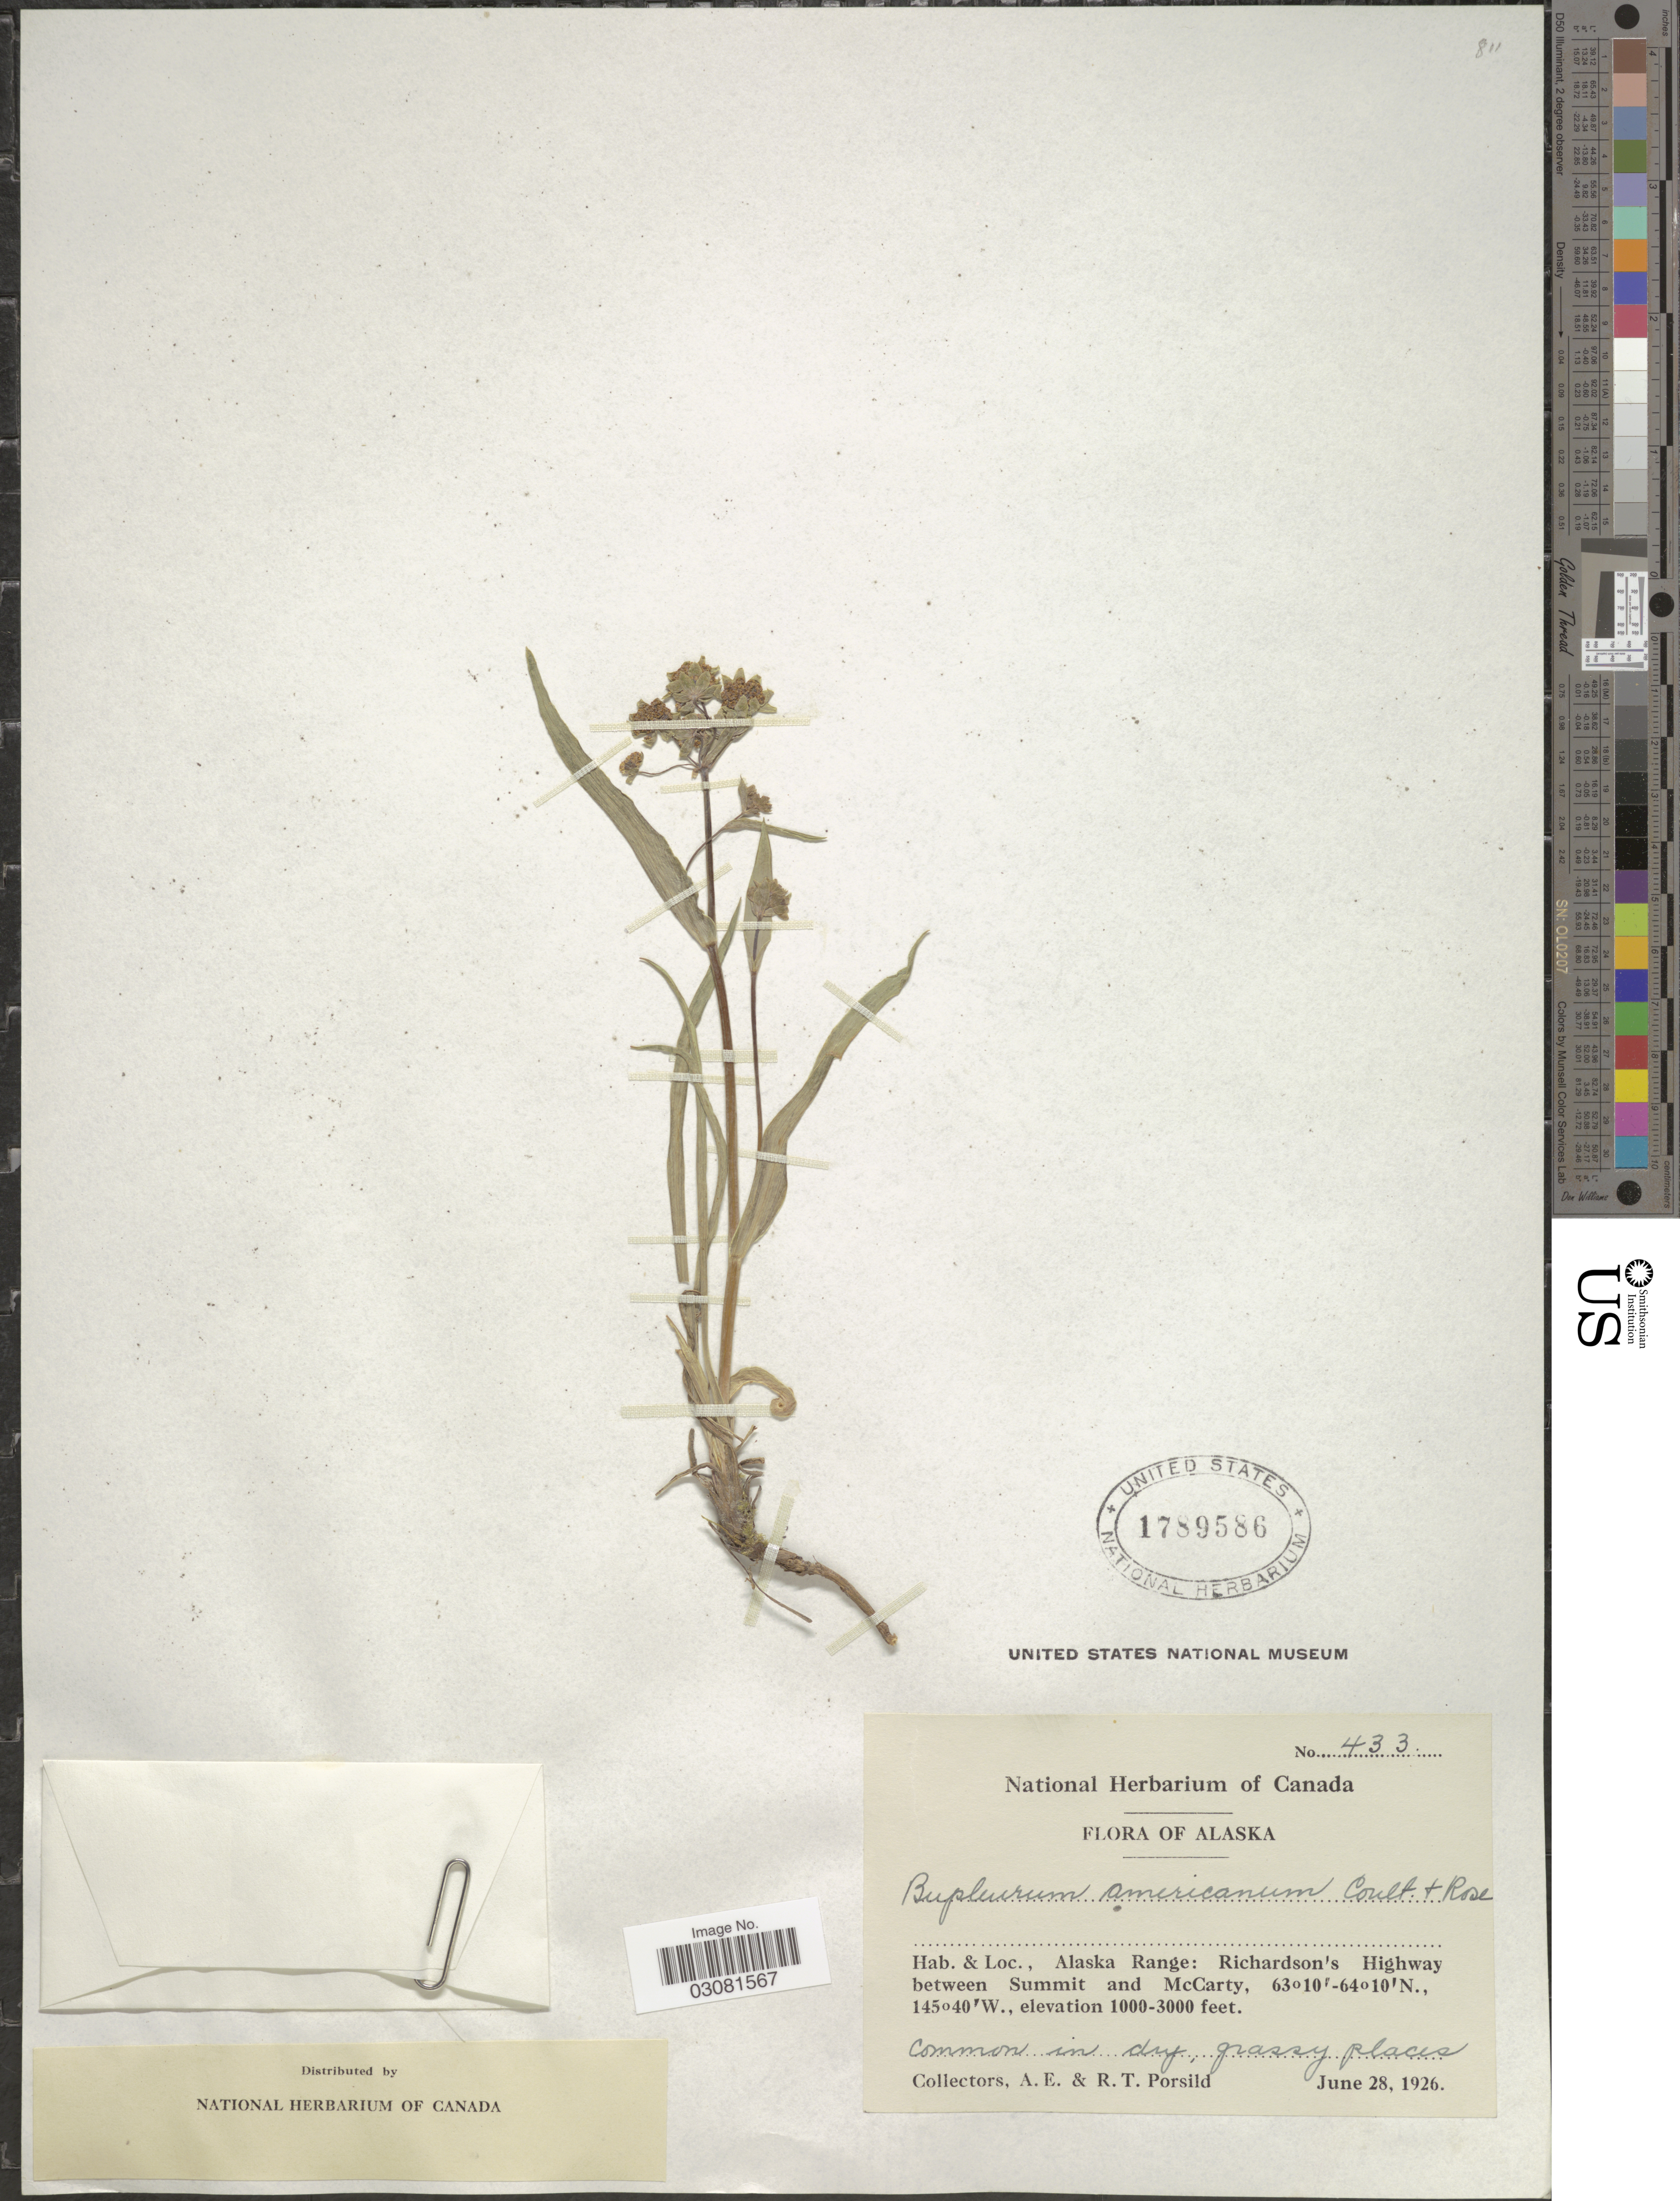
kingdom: Plantae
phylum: Tracheophyta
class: Magnoliopsida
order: Apiales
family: Apiaceae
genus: Bupleurum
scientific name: Bupleurum americanum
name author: J.M. Coult. & Rose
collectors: A. E. Porsild & R. T. Porsild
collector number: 433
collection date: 1926-06-28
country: United States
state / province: Alaska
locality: Alaska Range: Richardson's Highway between Summit and McCarty.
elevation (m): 305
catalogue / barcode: US 1789586